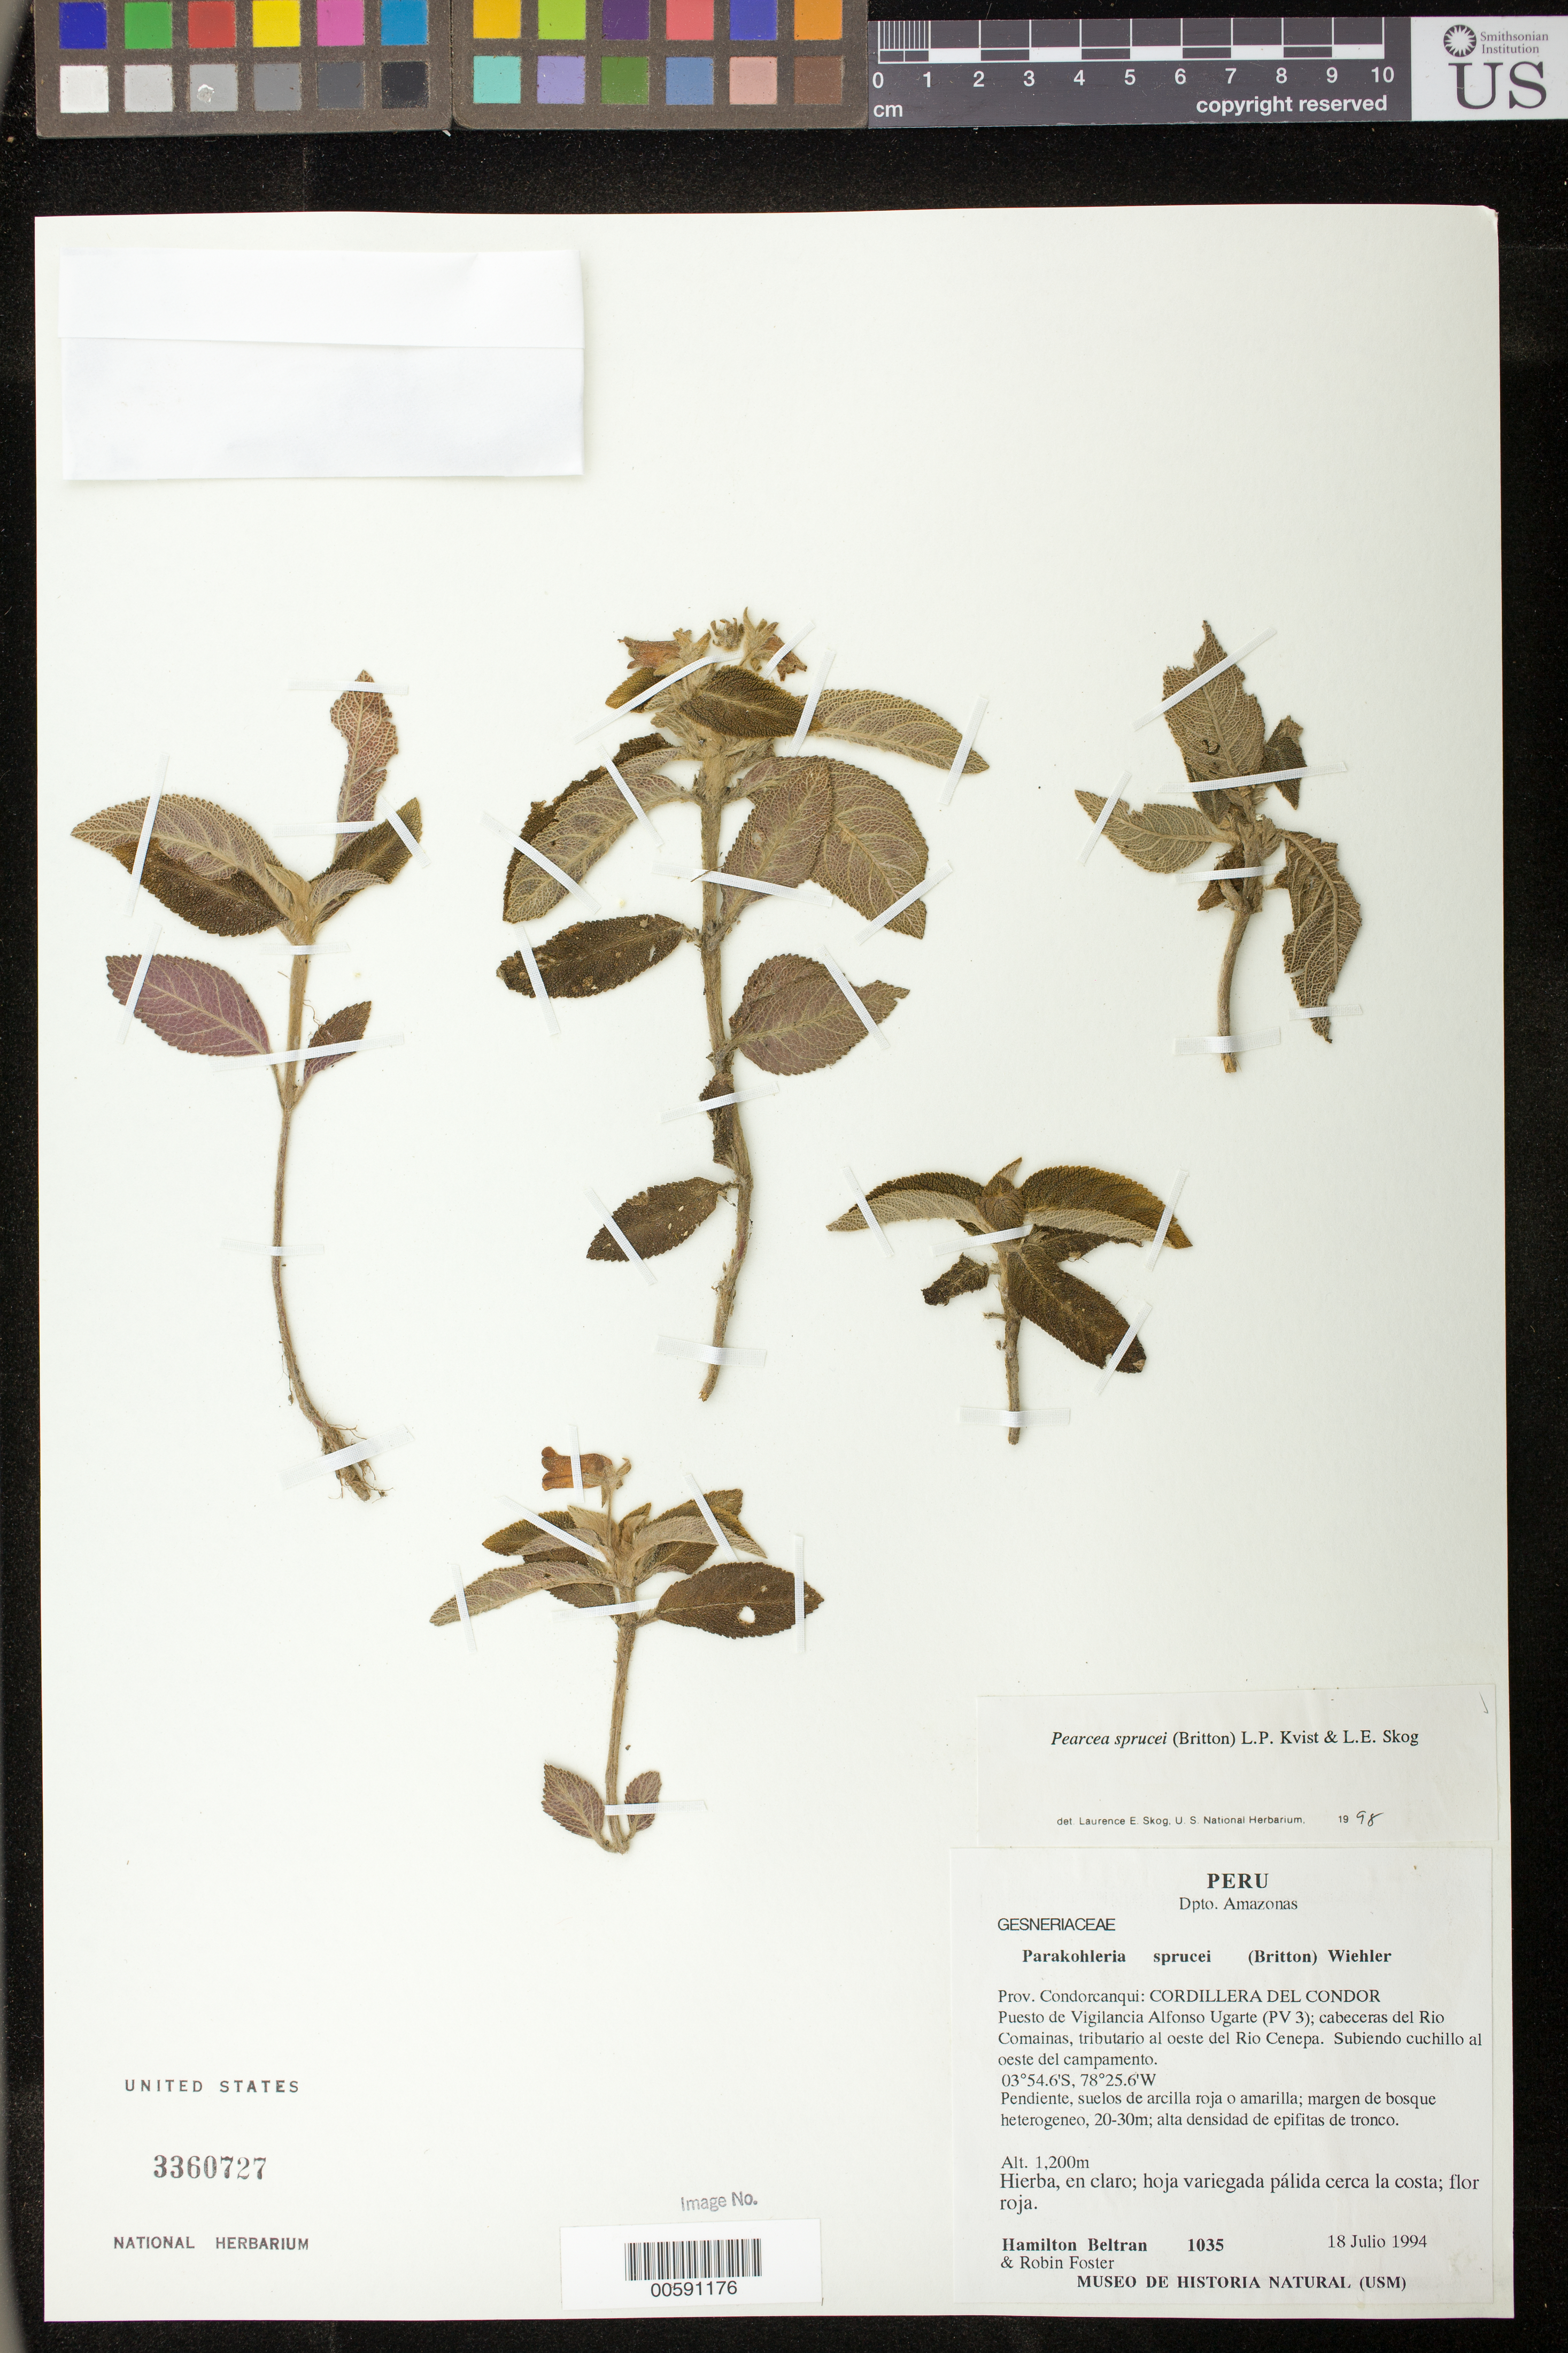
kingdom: Plantae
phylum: Tracheophyta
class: Magnoliopsida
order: Lamiales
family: Gesneriaceae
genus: Pearcea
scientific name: Pearcea sprucei var. sprucei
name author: (Britton ex Rusby) L.P. Kvist & L.E. Skog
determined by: Clark, J. L., (SEL), The Marie Selby Botanical Garden (UNITED STATES)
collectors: H. Beltran & R. Foster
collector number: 1035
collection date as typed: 18 Jul 1994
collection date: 1994-07-18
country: Peru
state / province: Amazonas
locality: Prov. Condorcanqui, Cordillera del Condor; Puesto de Vigilancia Alfonso Ugarte (PV 3); cabeceras del Rio Comainas, tributario al oeste del Rio Cenepa; subiendo cuchillo al oeste del campamento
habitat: Pendiente, suelos de arcilla roja o amarilla; margen de bosque heterogeneo, 20-30 m; alta densidad de epifitas de tronco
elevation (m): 1200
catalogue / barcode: US 3360727